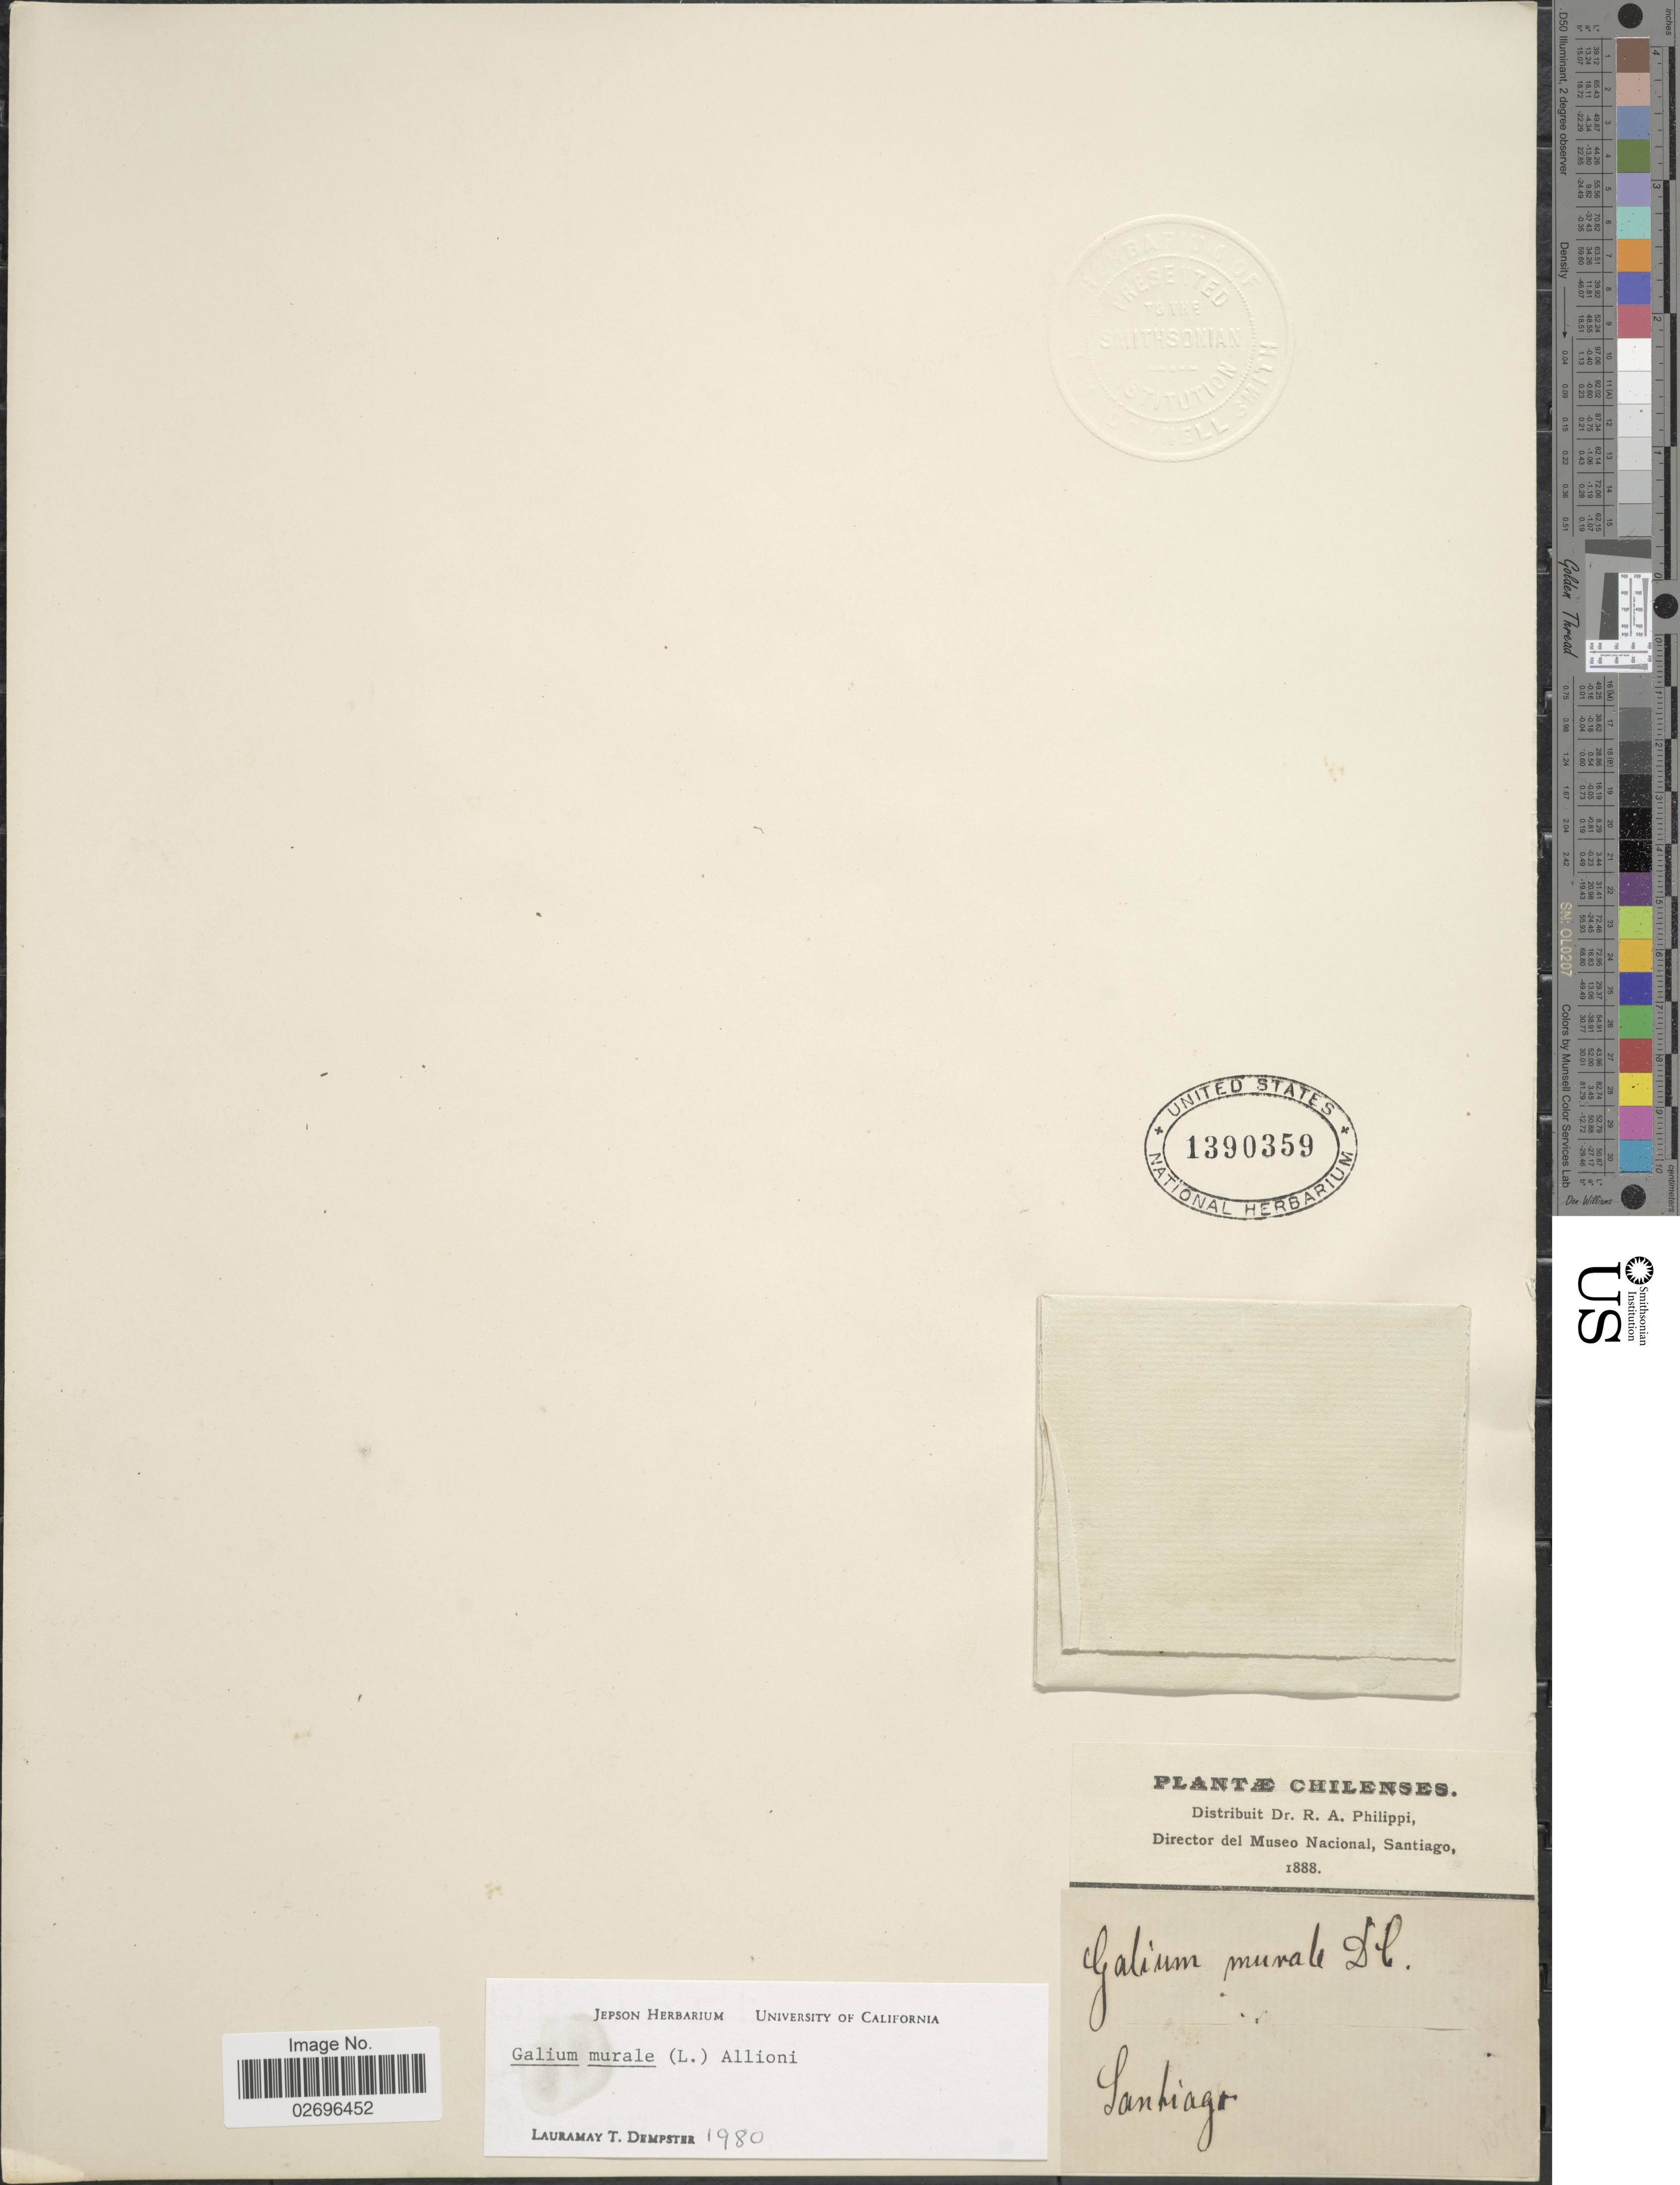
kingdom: Plantae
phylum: Tracheophyta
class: Magnoliopsida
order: Gentianales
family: Rubiaceae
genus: Galium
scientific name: Galium murale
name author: (L.) All.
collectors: R. A. Philippi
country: Chile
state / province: Región Metropolitana (RM)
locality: Santiago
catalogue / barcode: US 1390359